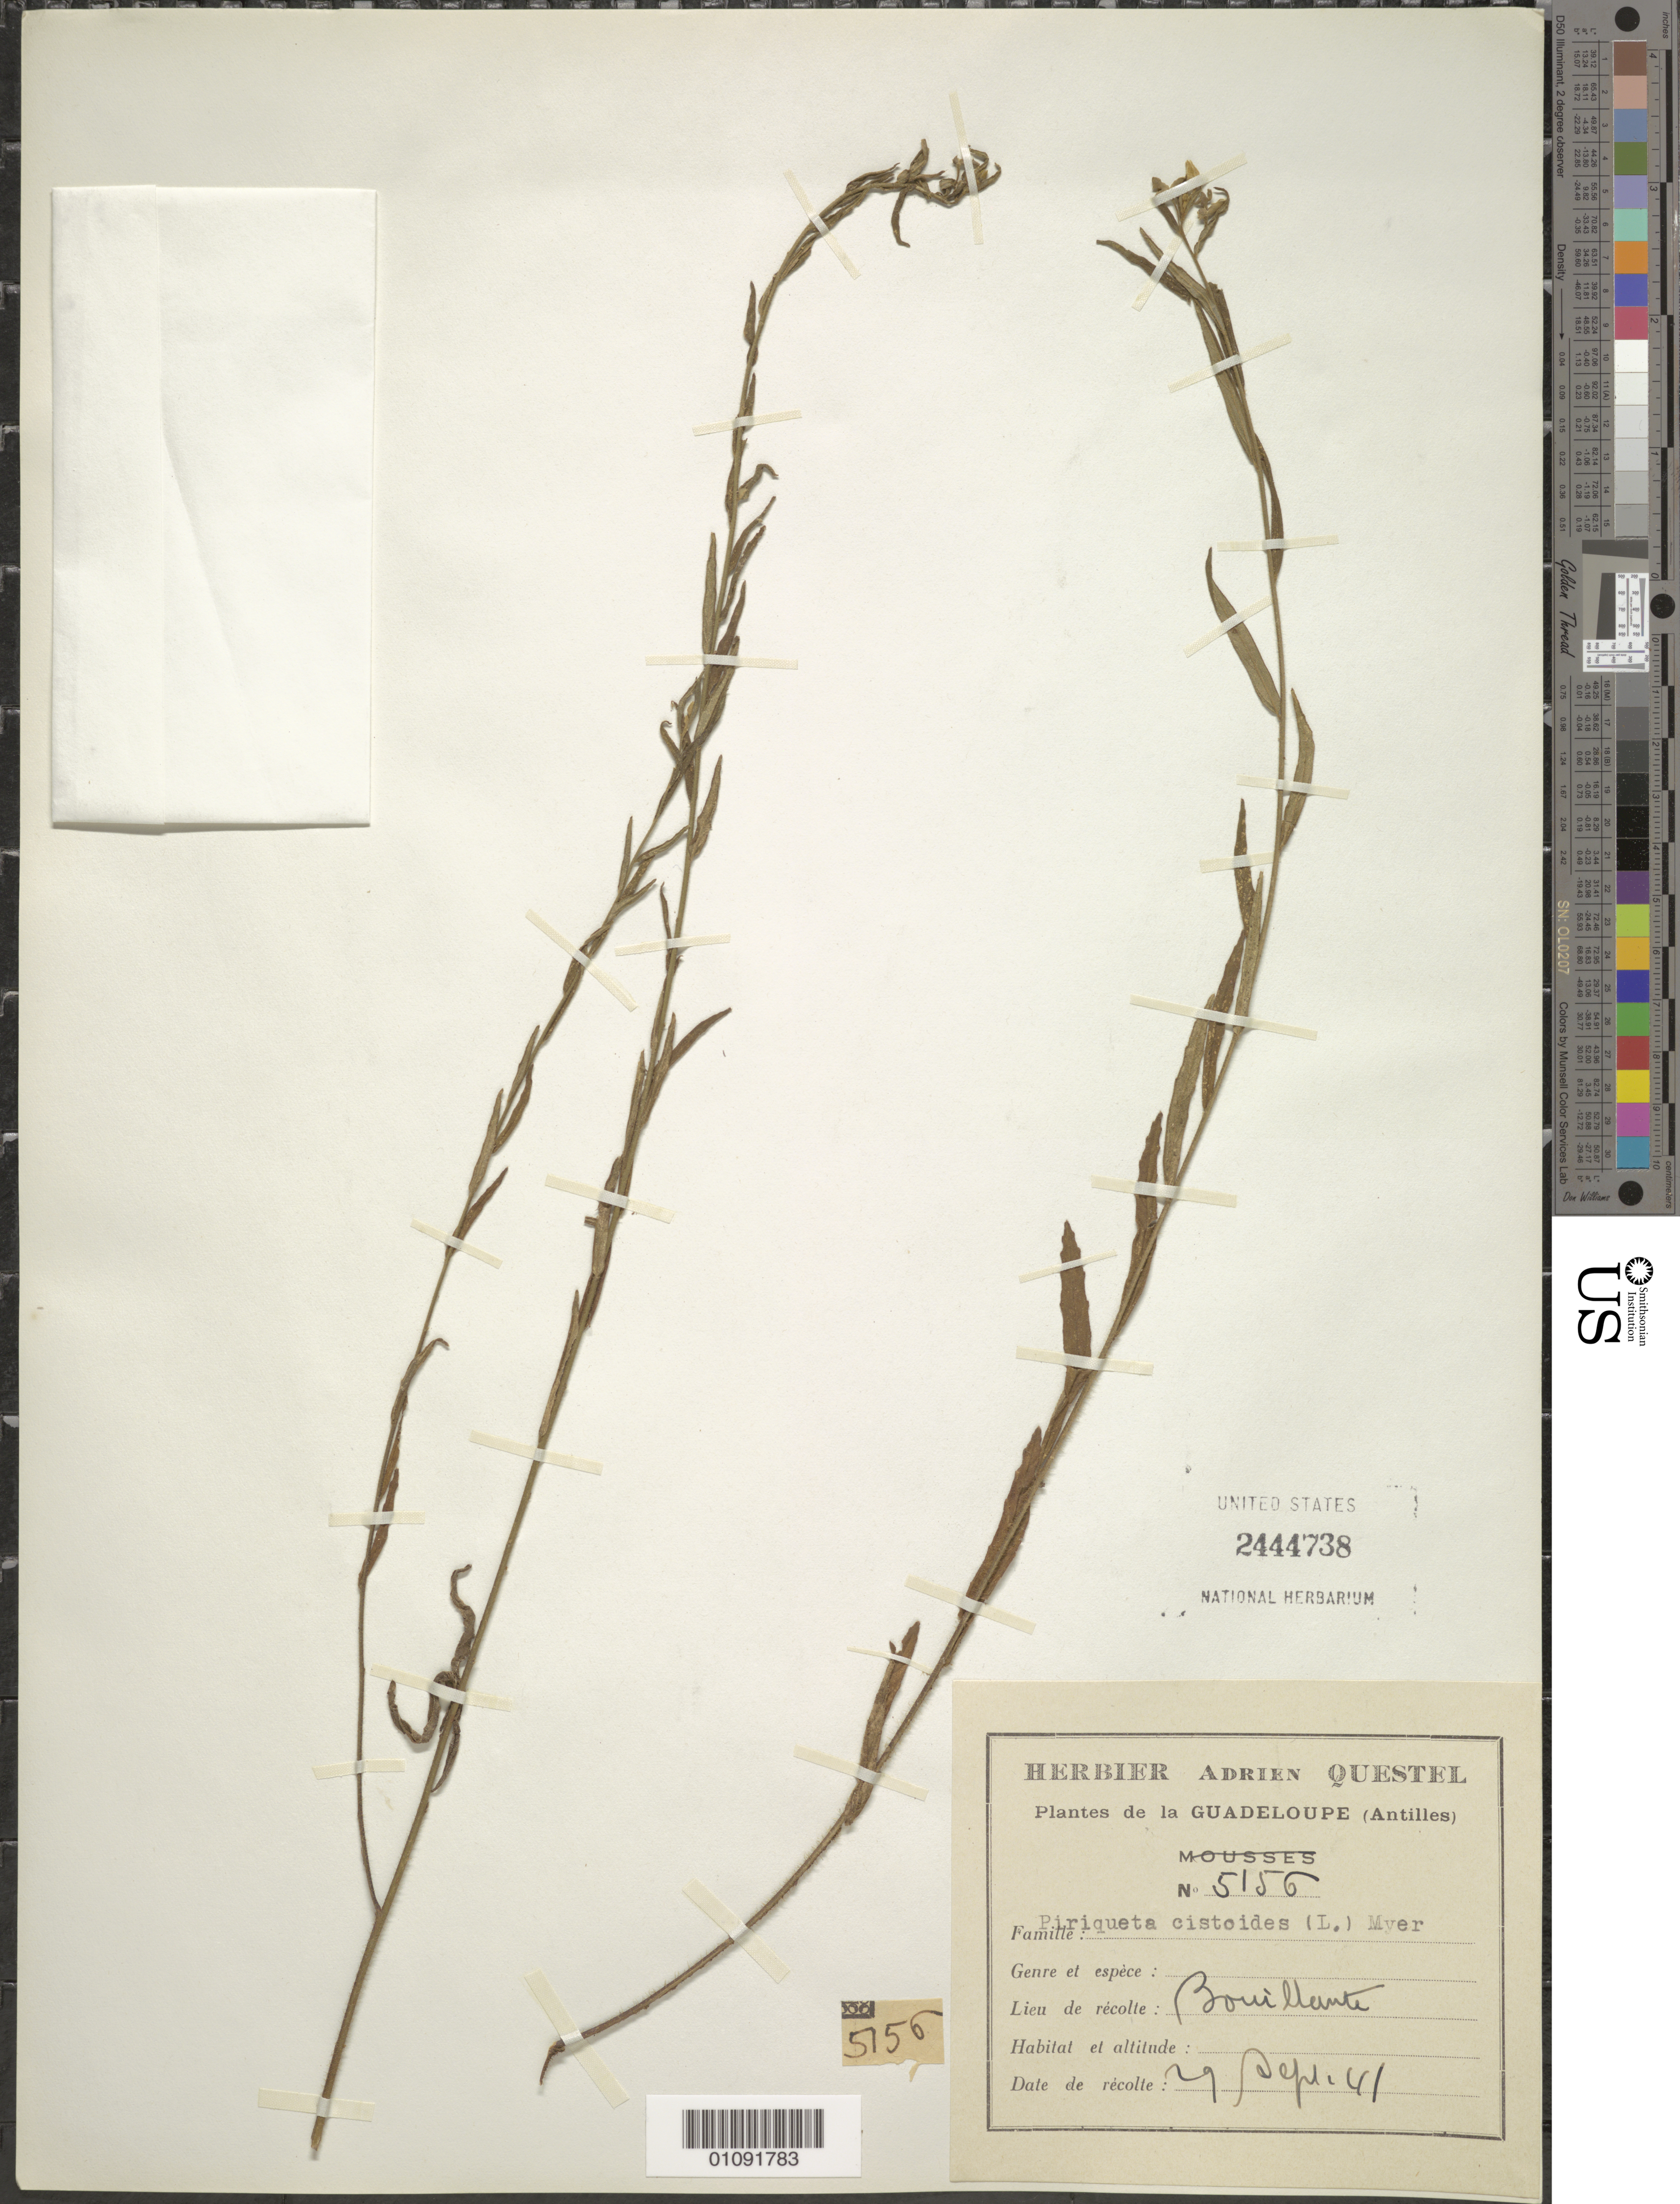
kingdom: Plantae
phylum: Tracheophyta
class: Magnoliopsida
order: Malpighiales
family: Turneraceae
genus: Piriqueta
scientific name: Piriqueta cistoides subsp. cistoides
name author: (L.) Griseb.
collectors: A. Questel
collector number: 5156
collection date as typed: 29 Sep 1941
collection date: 1941-09-29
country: Guadeloupe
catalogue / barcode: US 2444738